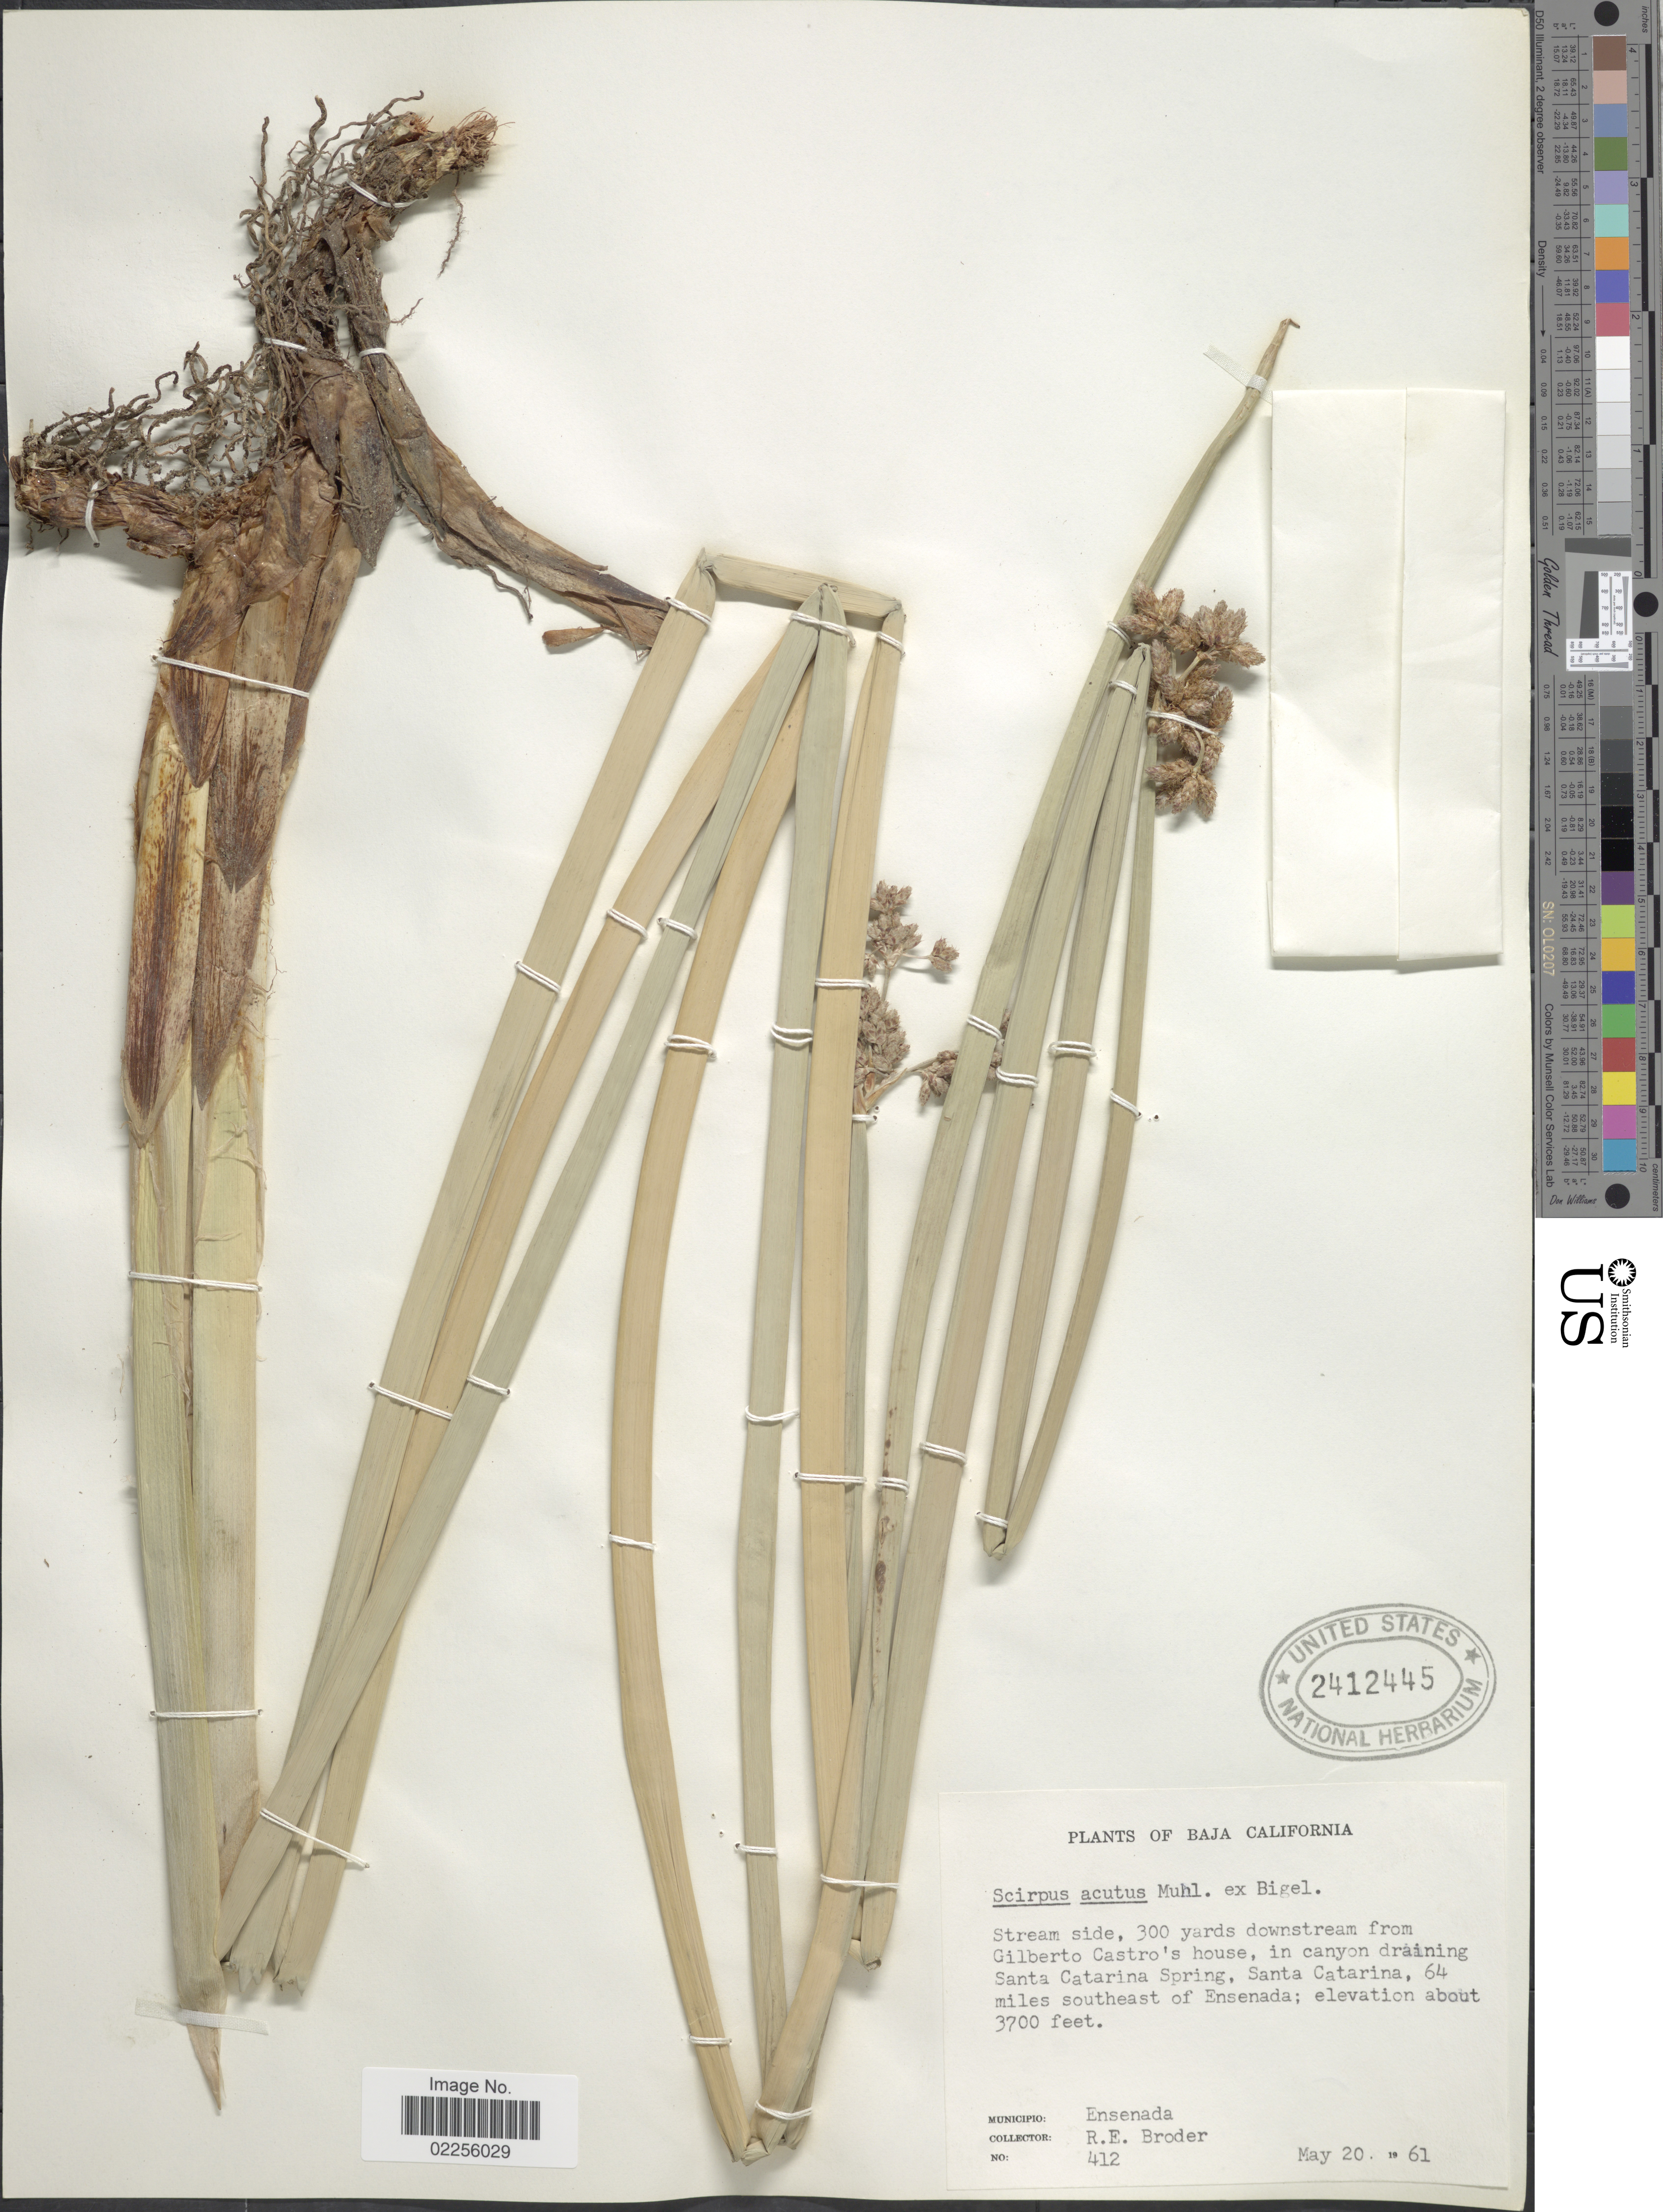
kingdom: Plantae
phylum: Tracheophyta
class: Liliopsida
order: Poales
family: Cyperaceae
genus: Schoenoplectus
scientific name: Schoenoplectus acutus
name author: (Muhl. ex Bigelow) Á. Löve & D. Löve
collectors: R. Broder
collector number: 412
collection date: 1961-05-20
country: Mexico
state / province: Baja California Norte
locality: Stream side, 300 yards downstream from Gilberto Castro's House, in canyon draining Santa Catarina Spring, Santa Catarina, 64 miles southeast of Enseneda, Municipio: Ensenada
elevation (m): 1128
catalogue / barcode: US 2412445